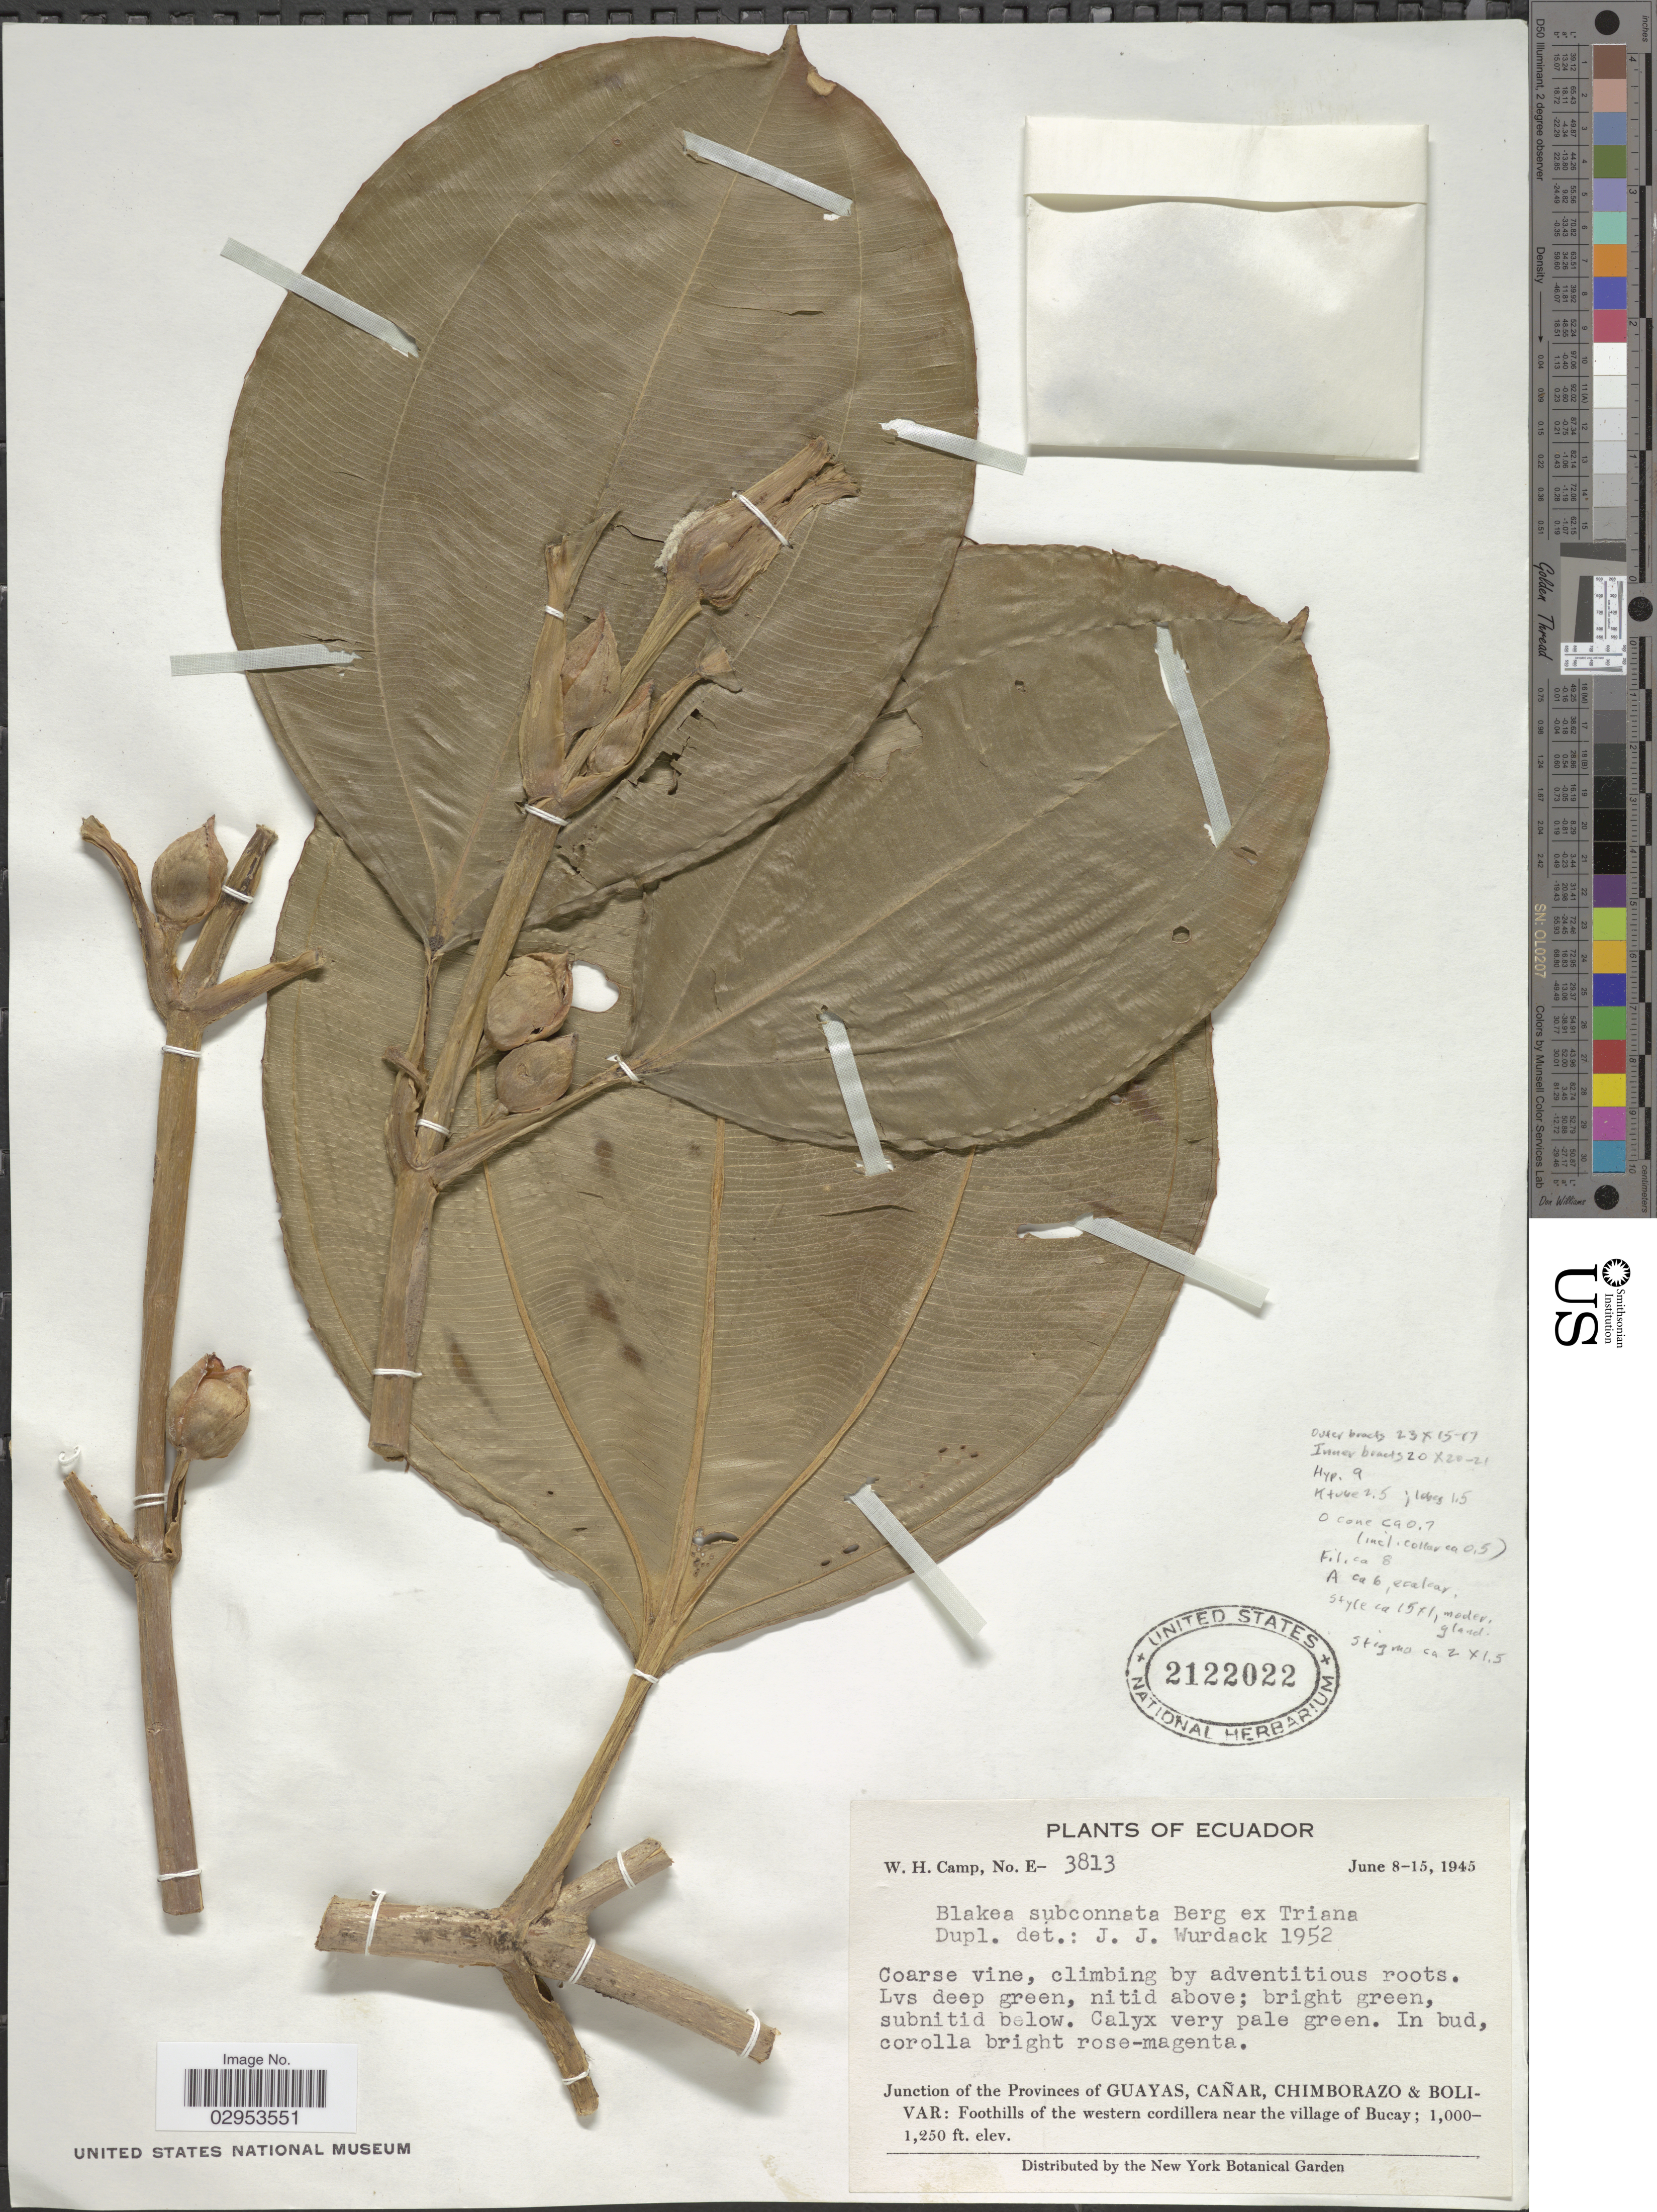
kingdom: Plantae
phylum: Tracheophyta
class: Magnoliopsida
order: Myrtales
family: Melastomataceae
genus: Blakea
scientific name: Blakea subconnata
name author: O. Berg ex Triana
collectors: W. H. Camp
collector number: E-3813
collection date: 1945-06-08/1945-06-15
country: Ecuador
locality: Junction of the Provinces of Guayas, Cañar, Chimborazo & Bolivar: Foothills of the western cordillera near the village of Bucay.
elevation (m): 305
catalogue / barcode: US 2122022